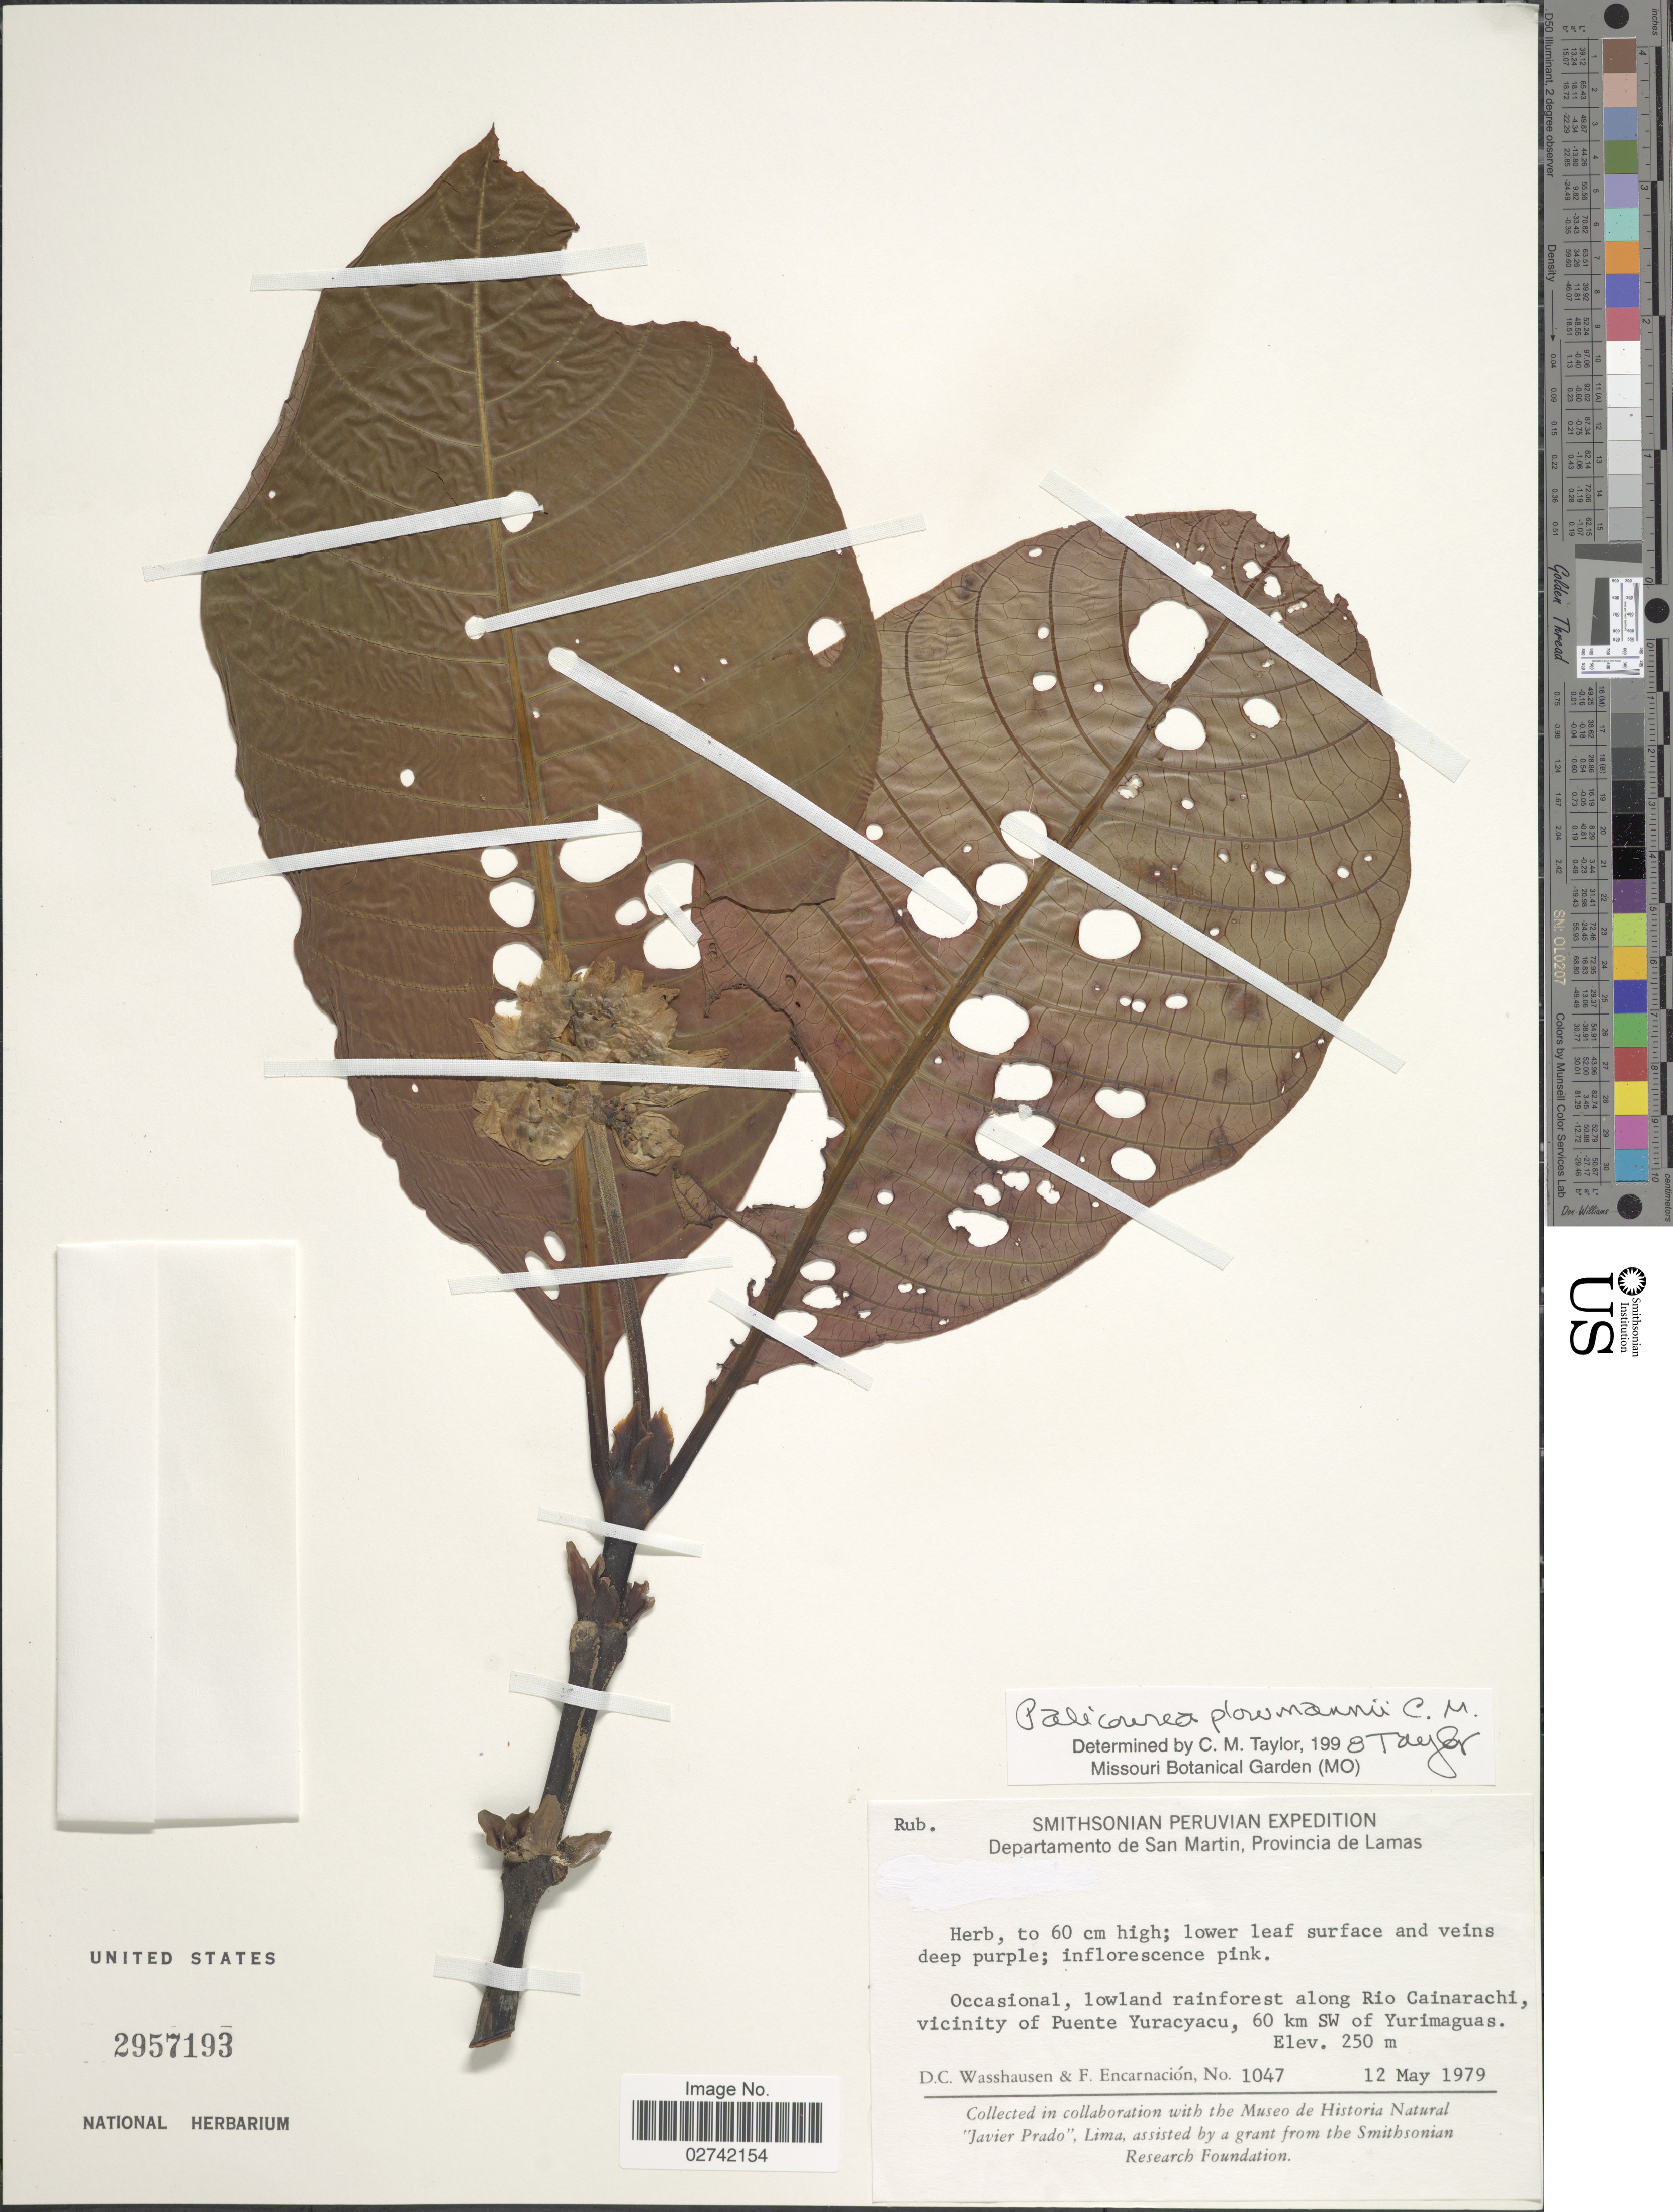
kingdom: Plantae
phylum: Tracheophyta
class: Magnoliopsida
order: Gentianales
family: Rubiaceae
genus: Palicourea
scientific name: Palicourea plowmanii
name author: D.R. Simpson ex C.M. Taylor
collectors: D. C. Wasshausen & F. Encarnación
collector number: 1047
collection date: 1979-05-12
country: Peru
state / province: San Martín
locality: Provincia de Lamas, Occasional, lowland rainforest along Rio Cainarachi, vicinity of Puente Yuracyacu, 60 km SW of Yurimaguas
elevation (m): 250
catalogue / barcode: US 2957193